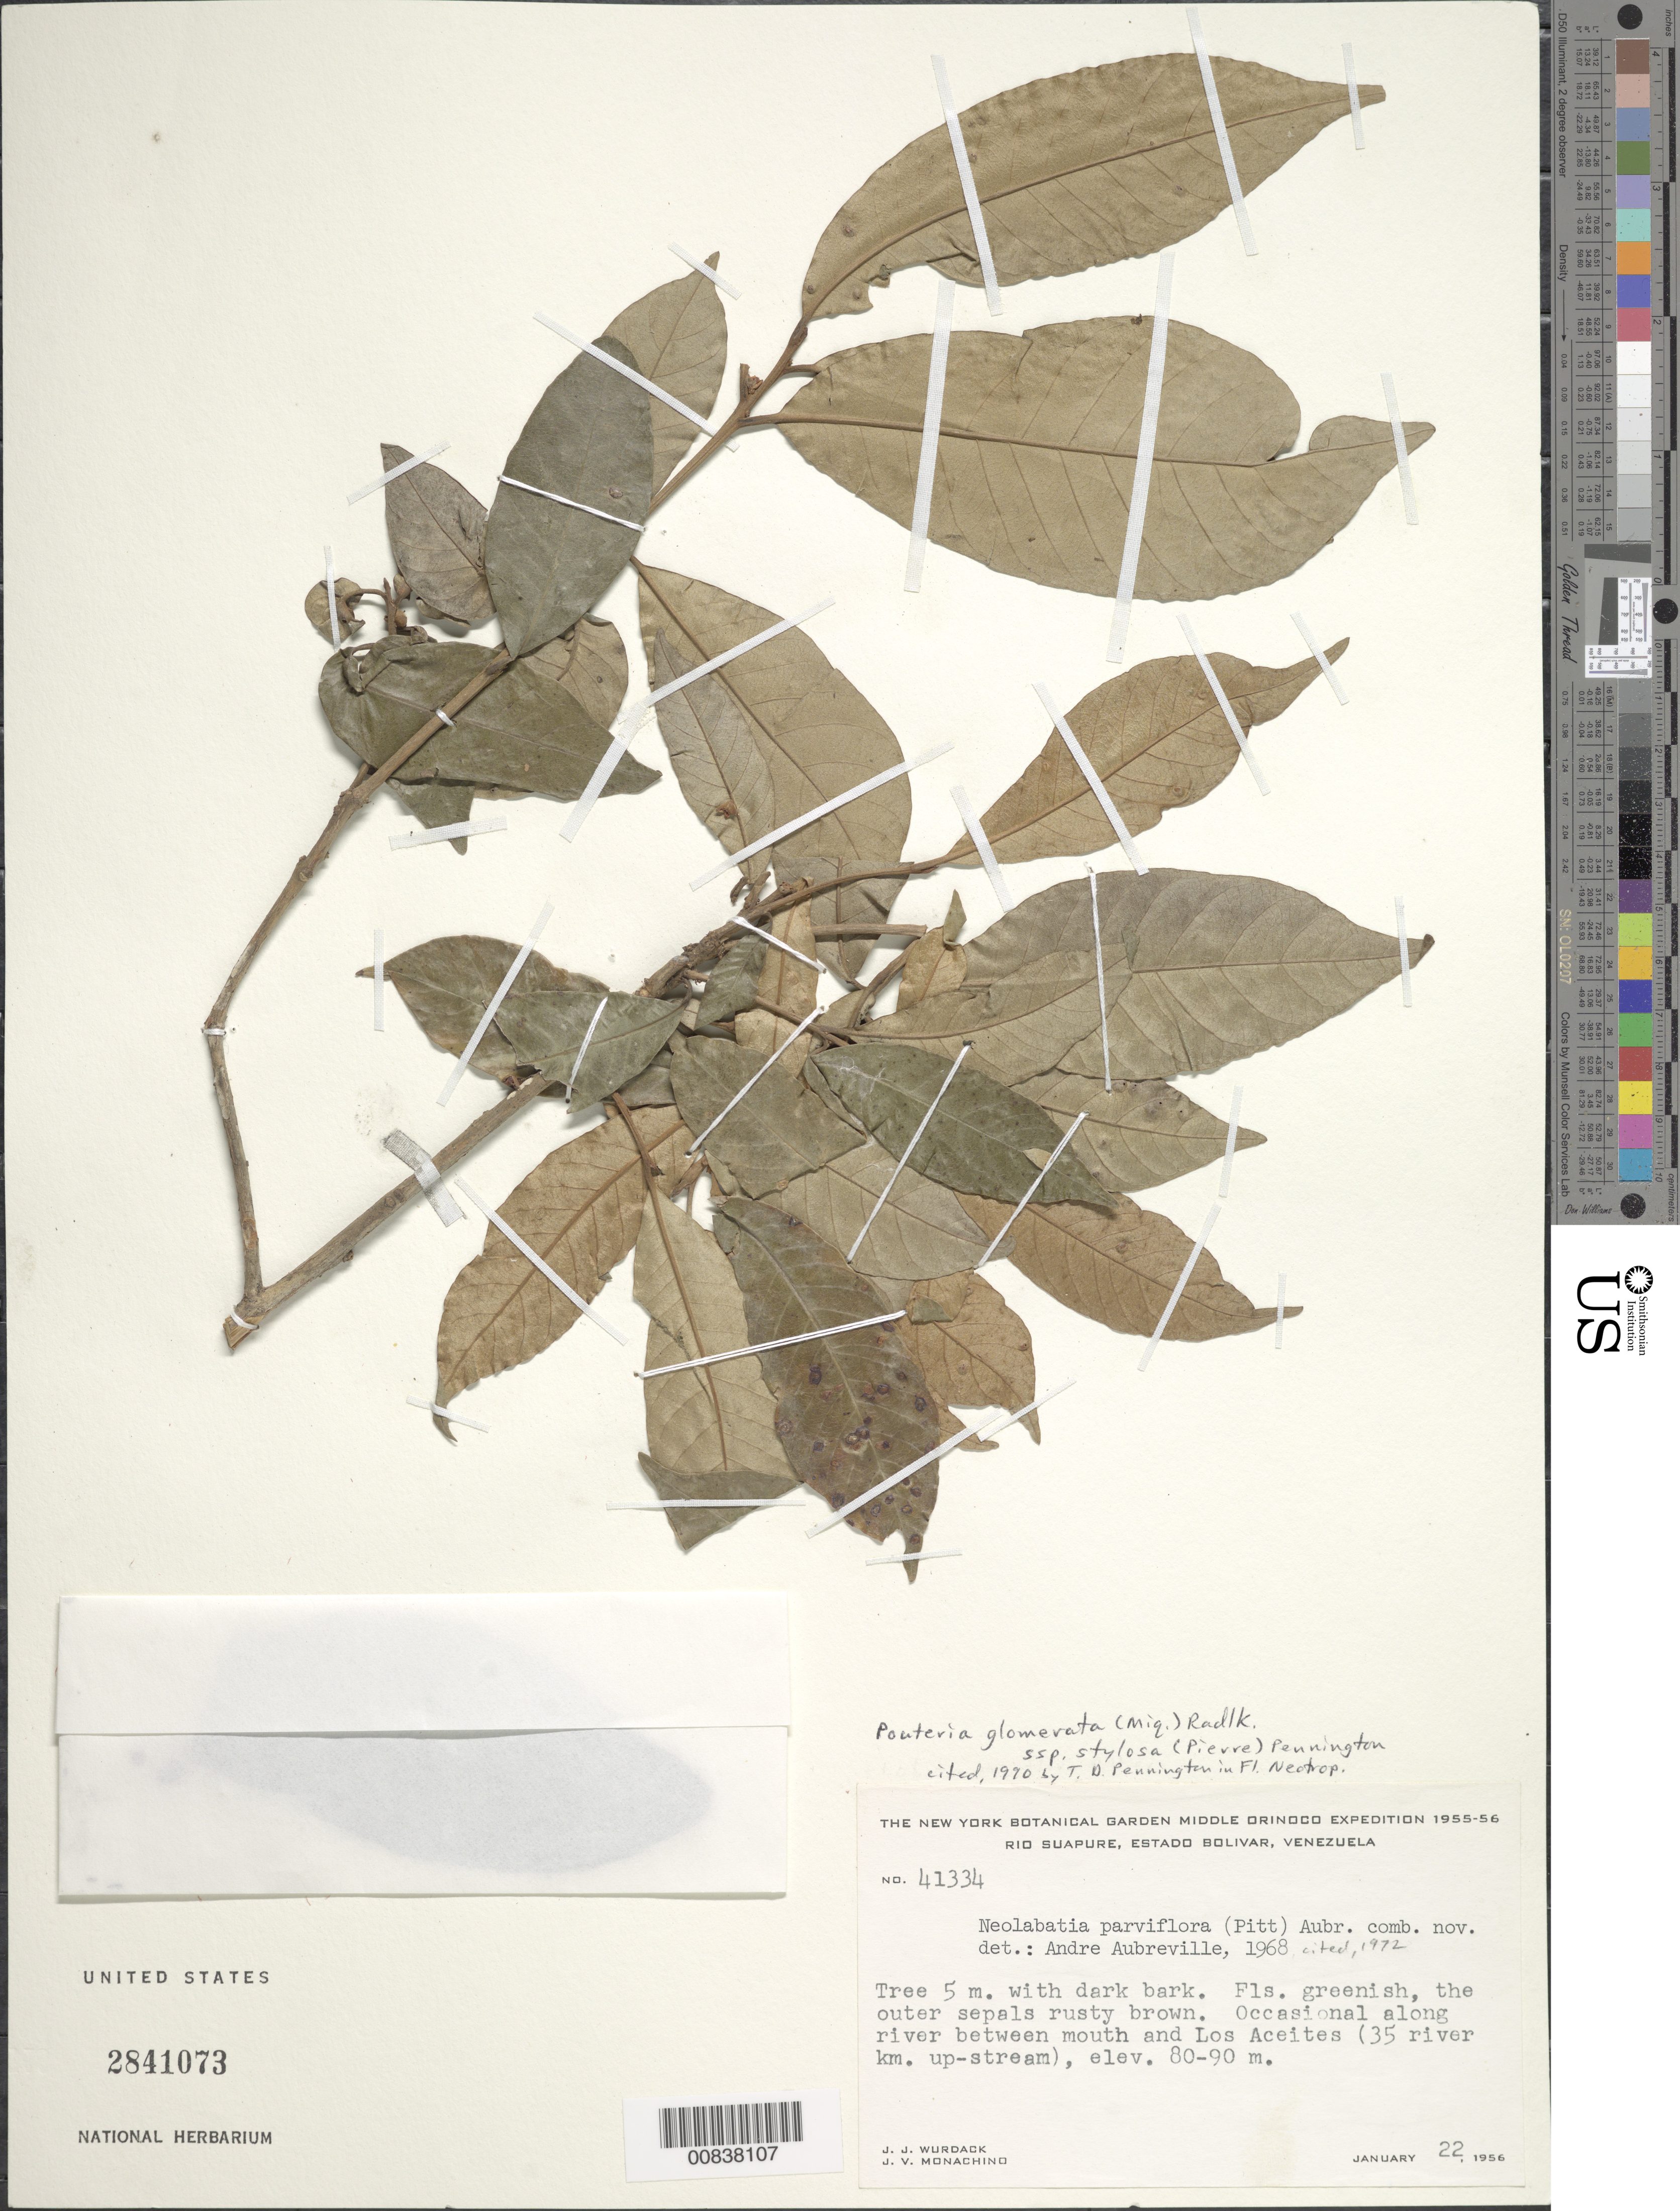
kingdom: Plantae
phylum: Tracheophyta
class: Magnoliopsida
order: Ericales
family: Sapotaceae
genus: Pouteria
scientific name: Pouteria glomerata subsp. stylosa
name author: (Miq.) Radlk.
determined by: Pennington, T. D., (K)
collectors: J. J. Wurdack & J. V. Monachino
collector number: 41334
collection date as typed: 22-Jan-56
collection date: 1956-01-22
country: Venezuela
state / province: Bolívar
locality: Río Suapure, between mouth & Los Aceites (35 km upstream)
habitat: Along river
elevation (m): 80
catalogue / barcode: US 2841073